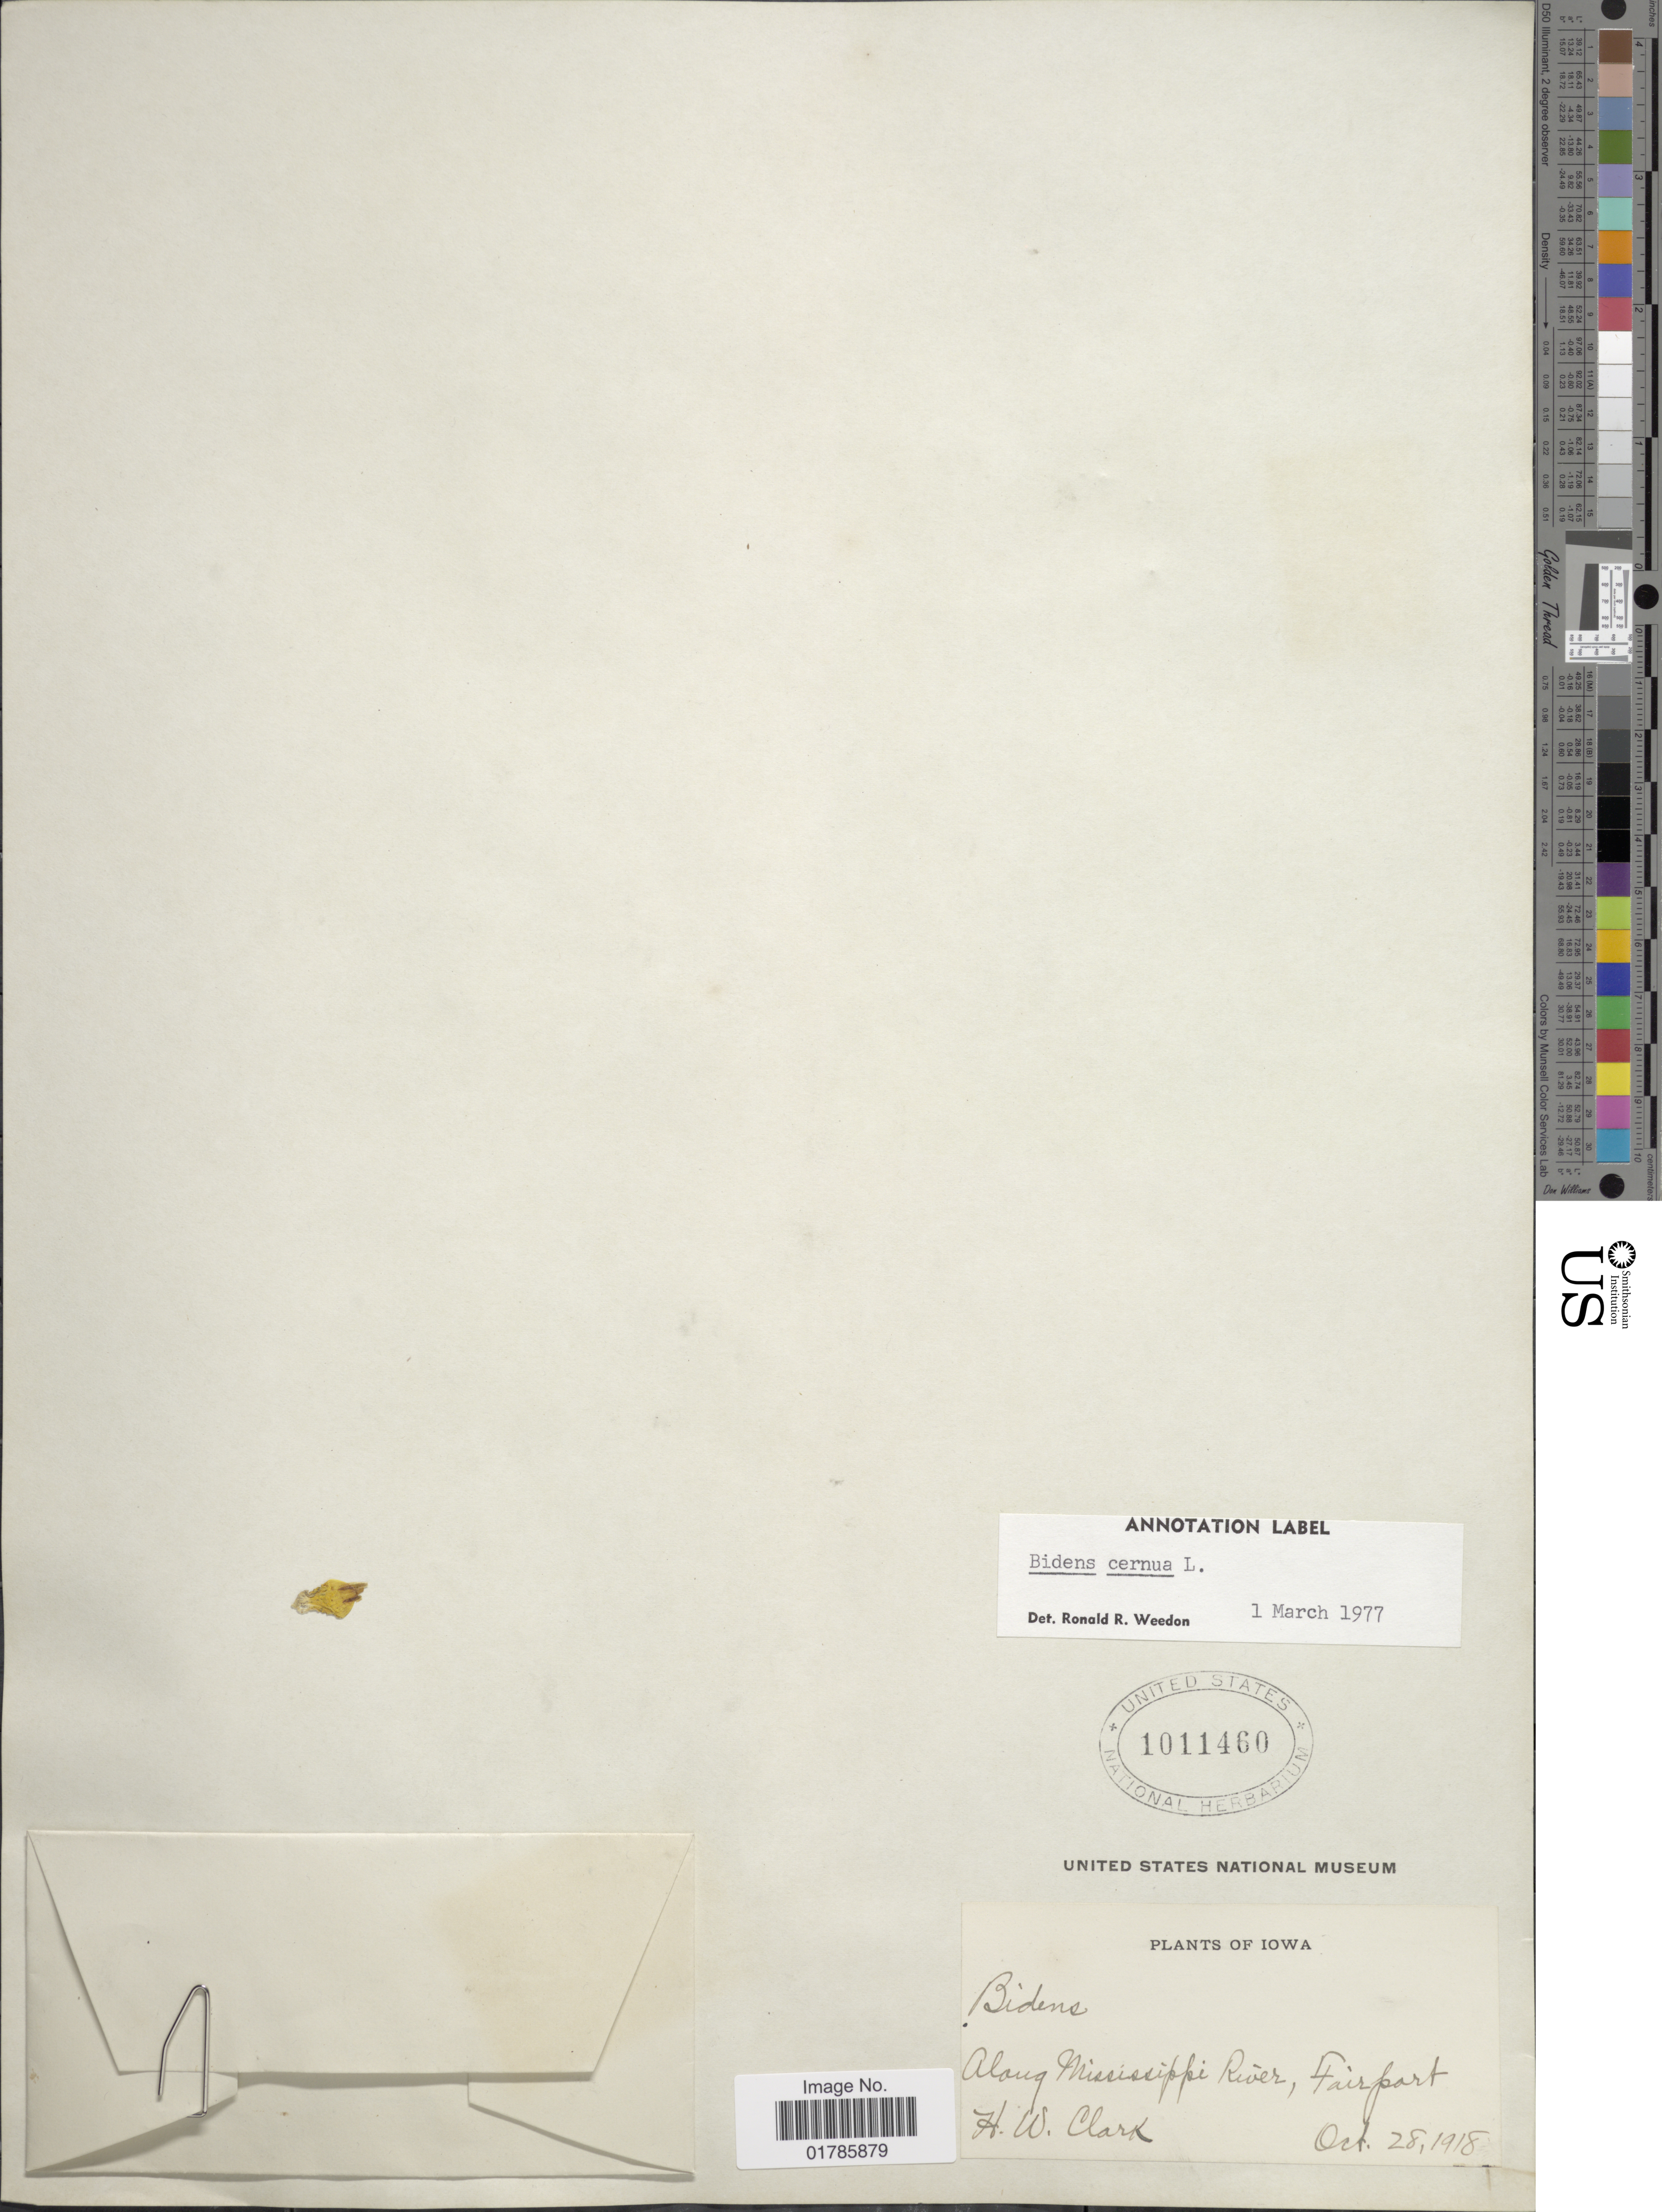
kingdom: Plantae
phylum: Tracheophyta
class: Magnoliopsida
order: Asterales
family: Asteraceae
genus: Bidens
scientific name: Bidens cernua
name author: L.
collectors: H. W. Clark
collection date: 1918-10-28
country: United States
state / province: Iowa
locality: Along Mississippi River, Fairport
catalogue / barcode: US 1011460